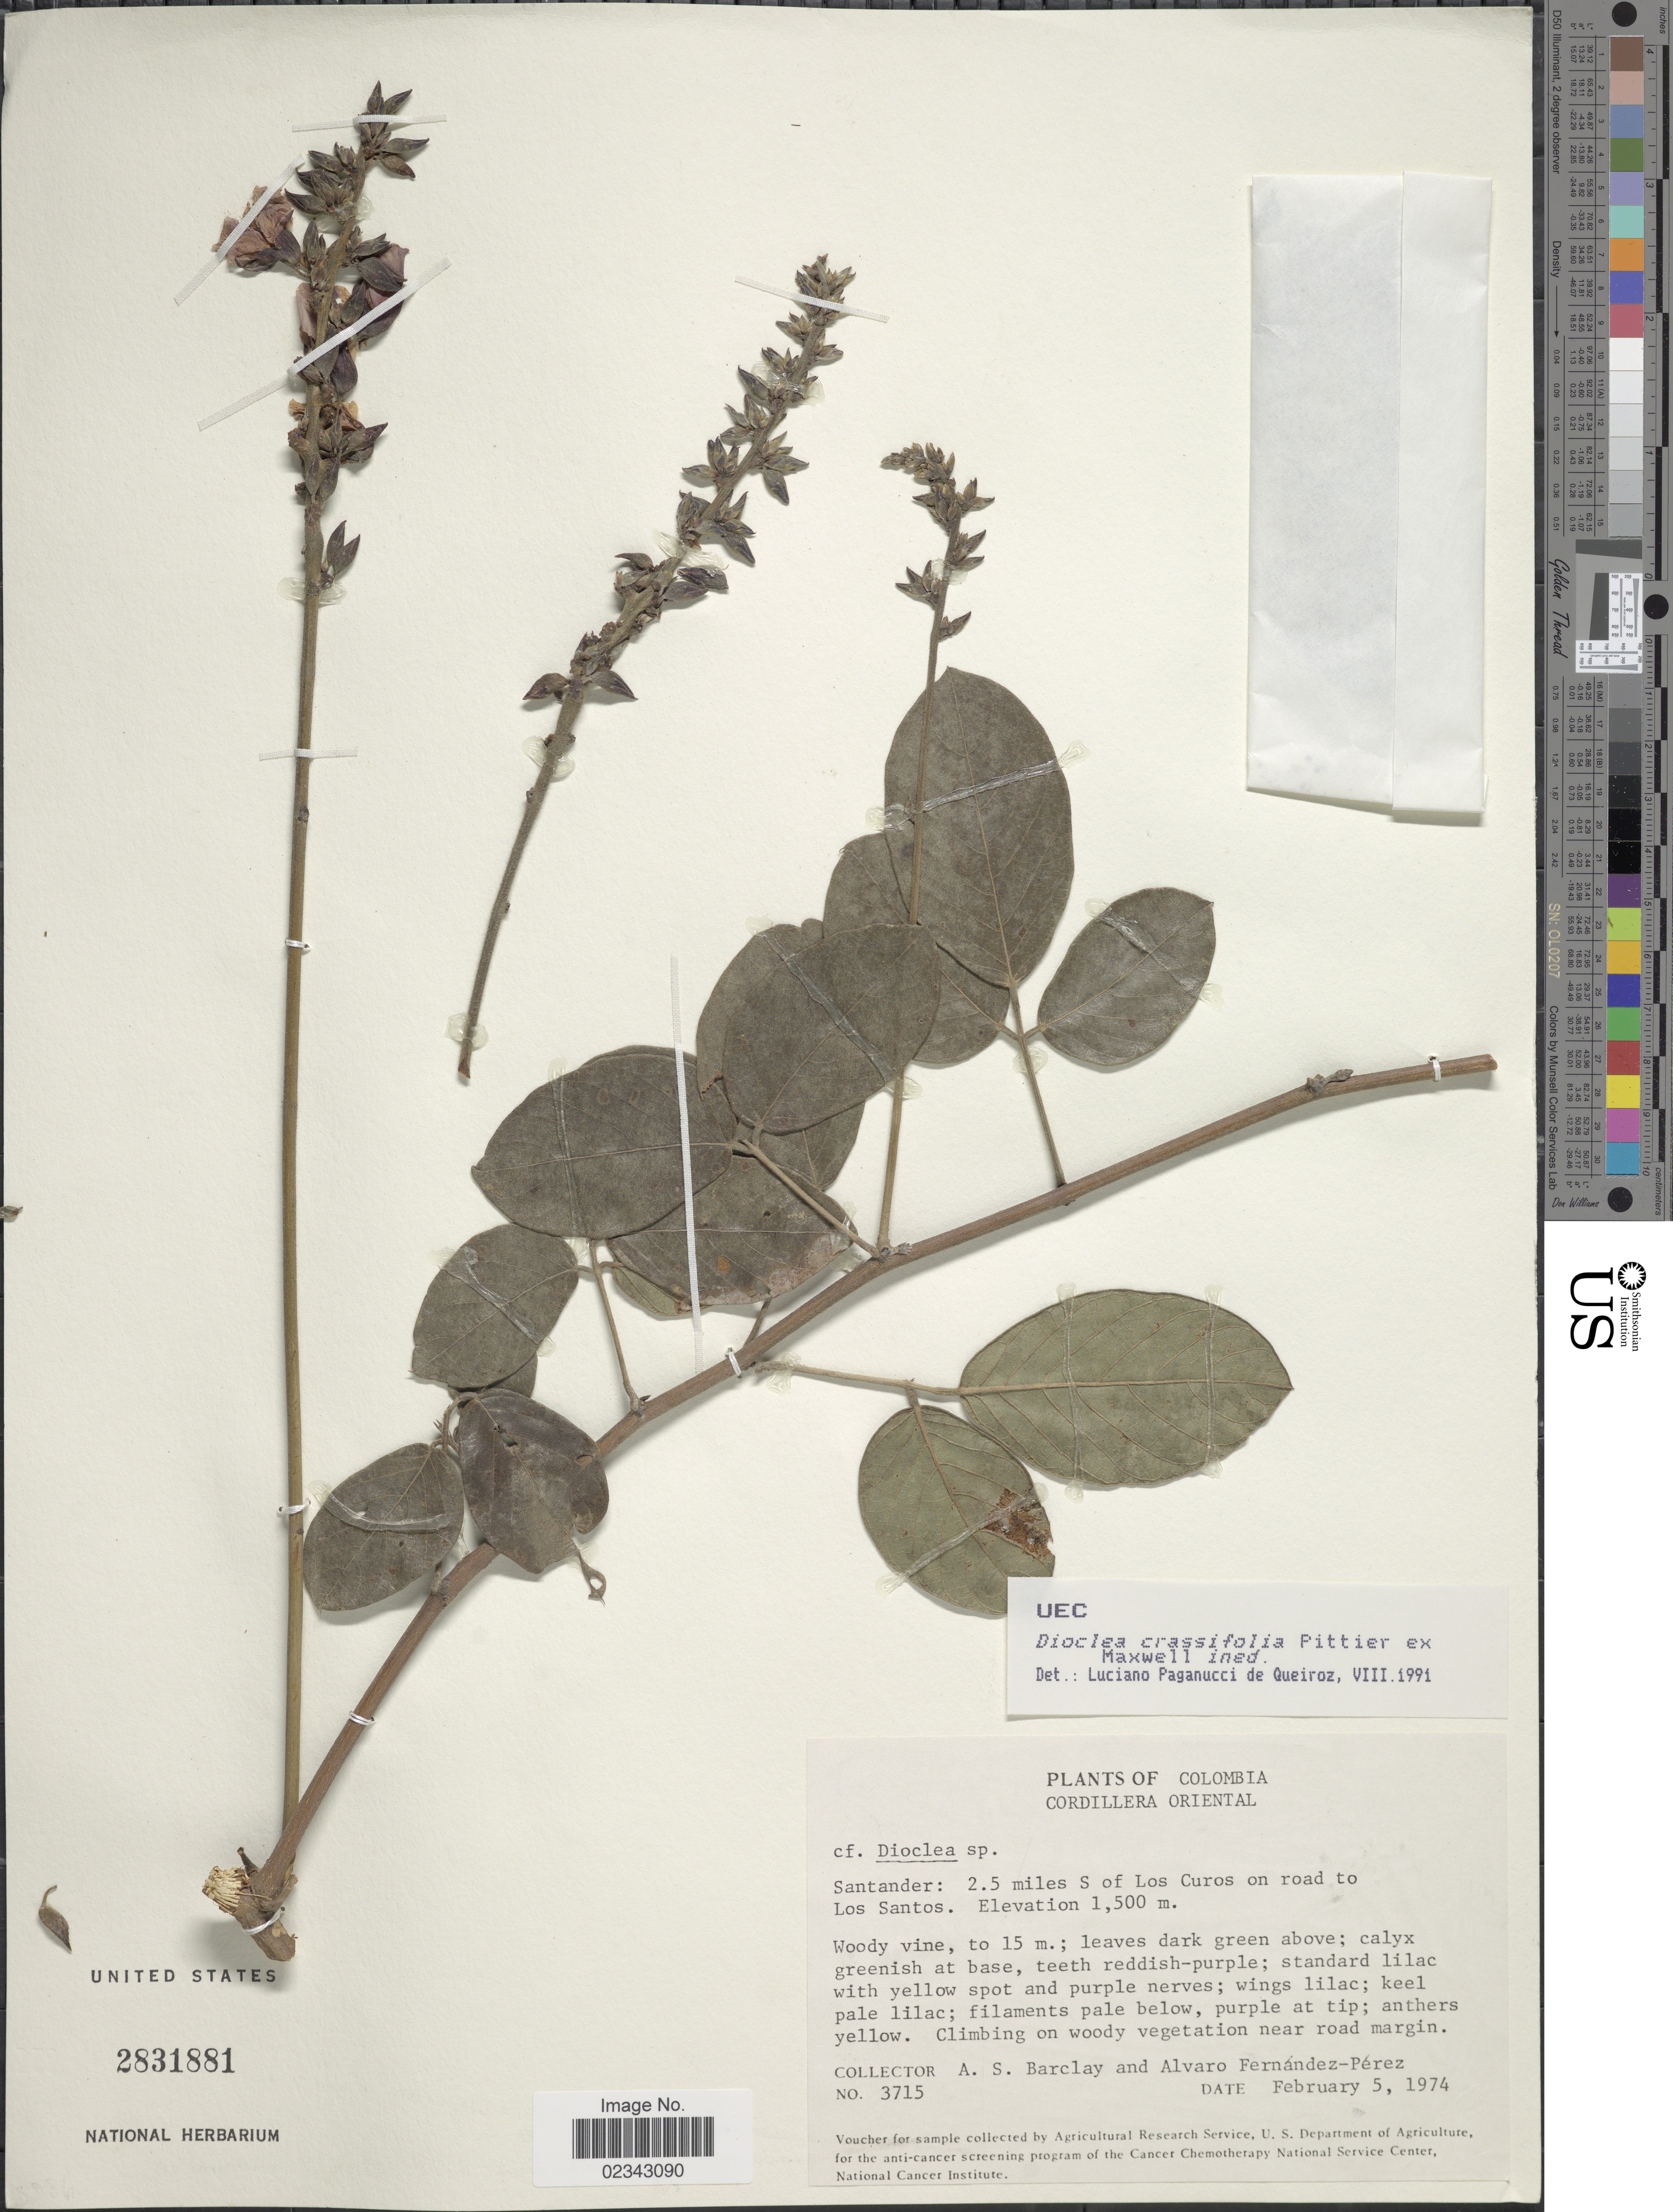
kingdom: Plantae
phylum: Tracheophyta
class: Magnoliopsida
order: Fabales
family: Fabaceae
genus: Dioclea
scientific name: Dioclea crassifolia Pittier, nom. inval.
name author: Pittier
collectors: A. S. Barclay & A. Fernández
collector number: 3715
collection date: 1974-02-05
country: Colombia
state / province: Santander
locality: Cordillera Oriental, 2.5 miles S of Los Curos on road to Los Santos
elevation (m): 1500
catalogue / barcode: US 2831881